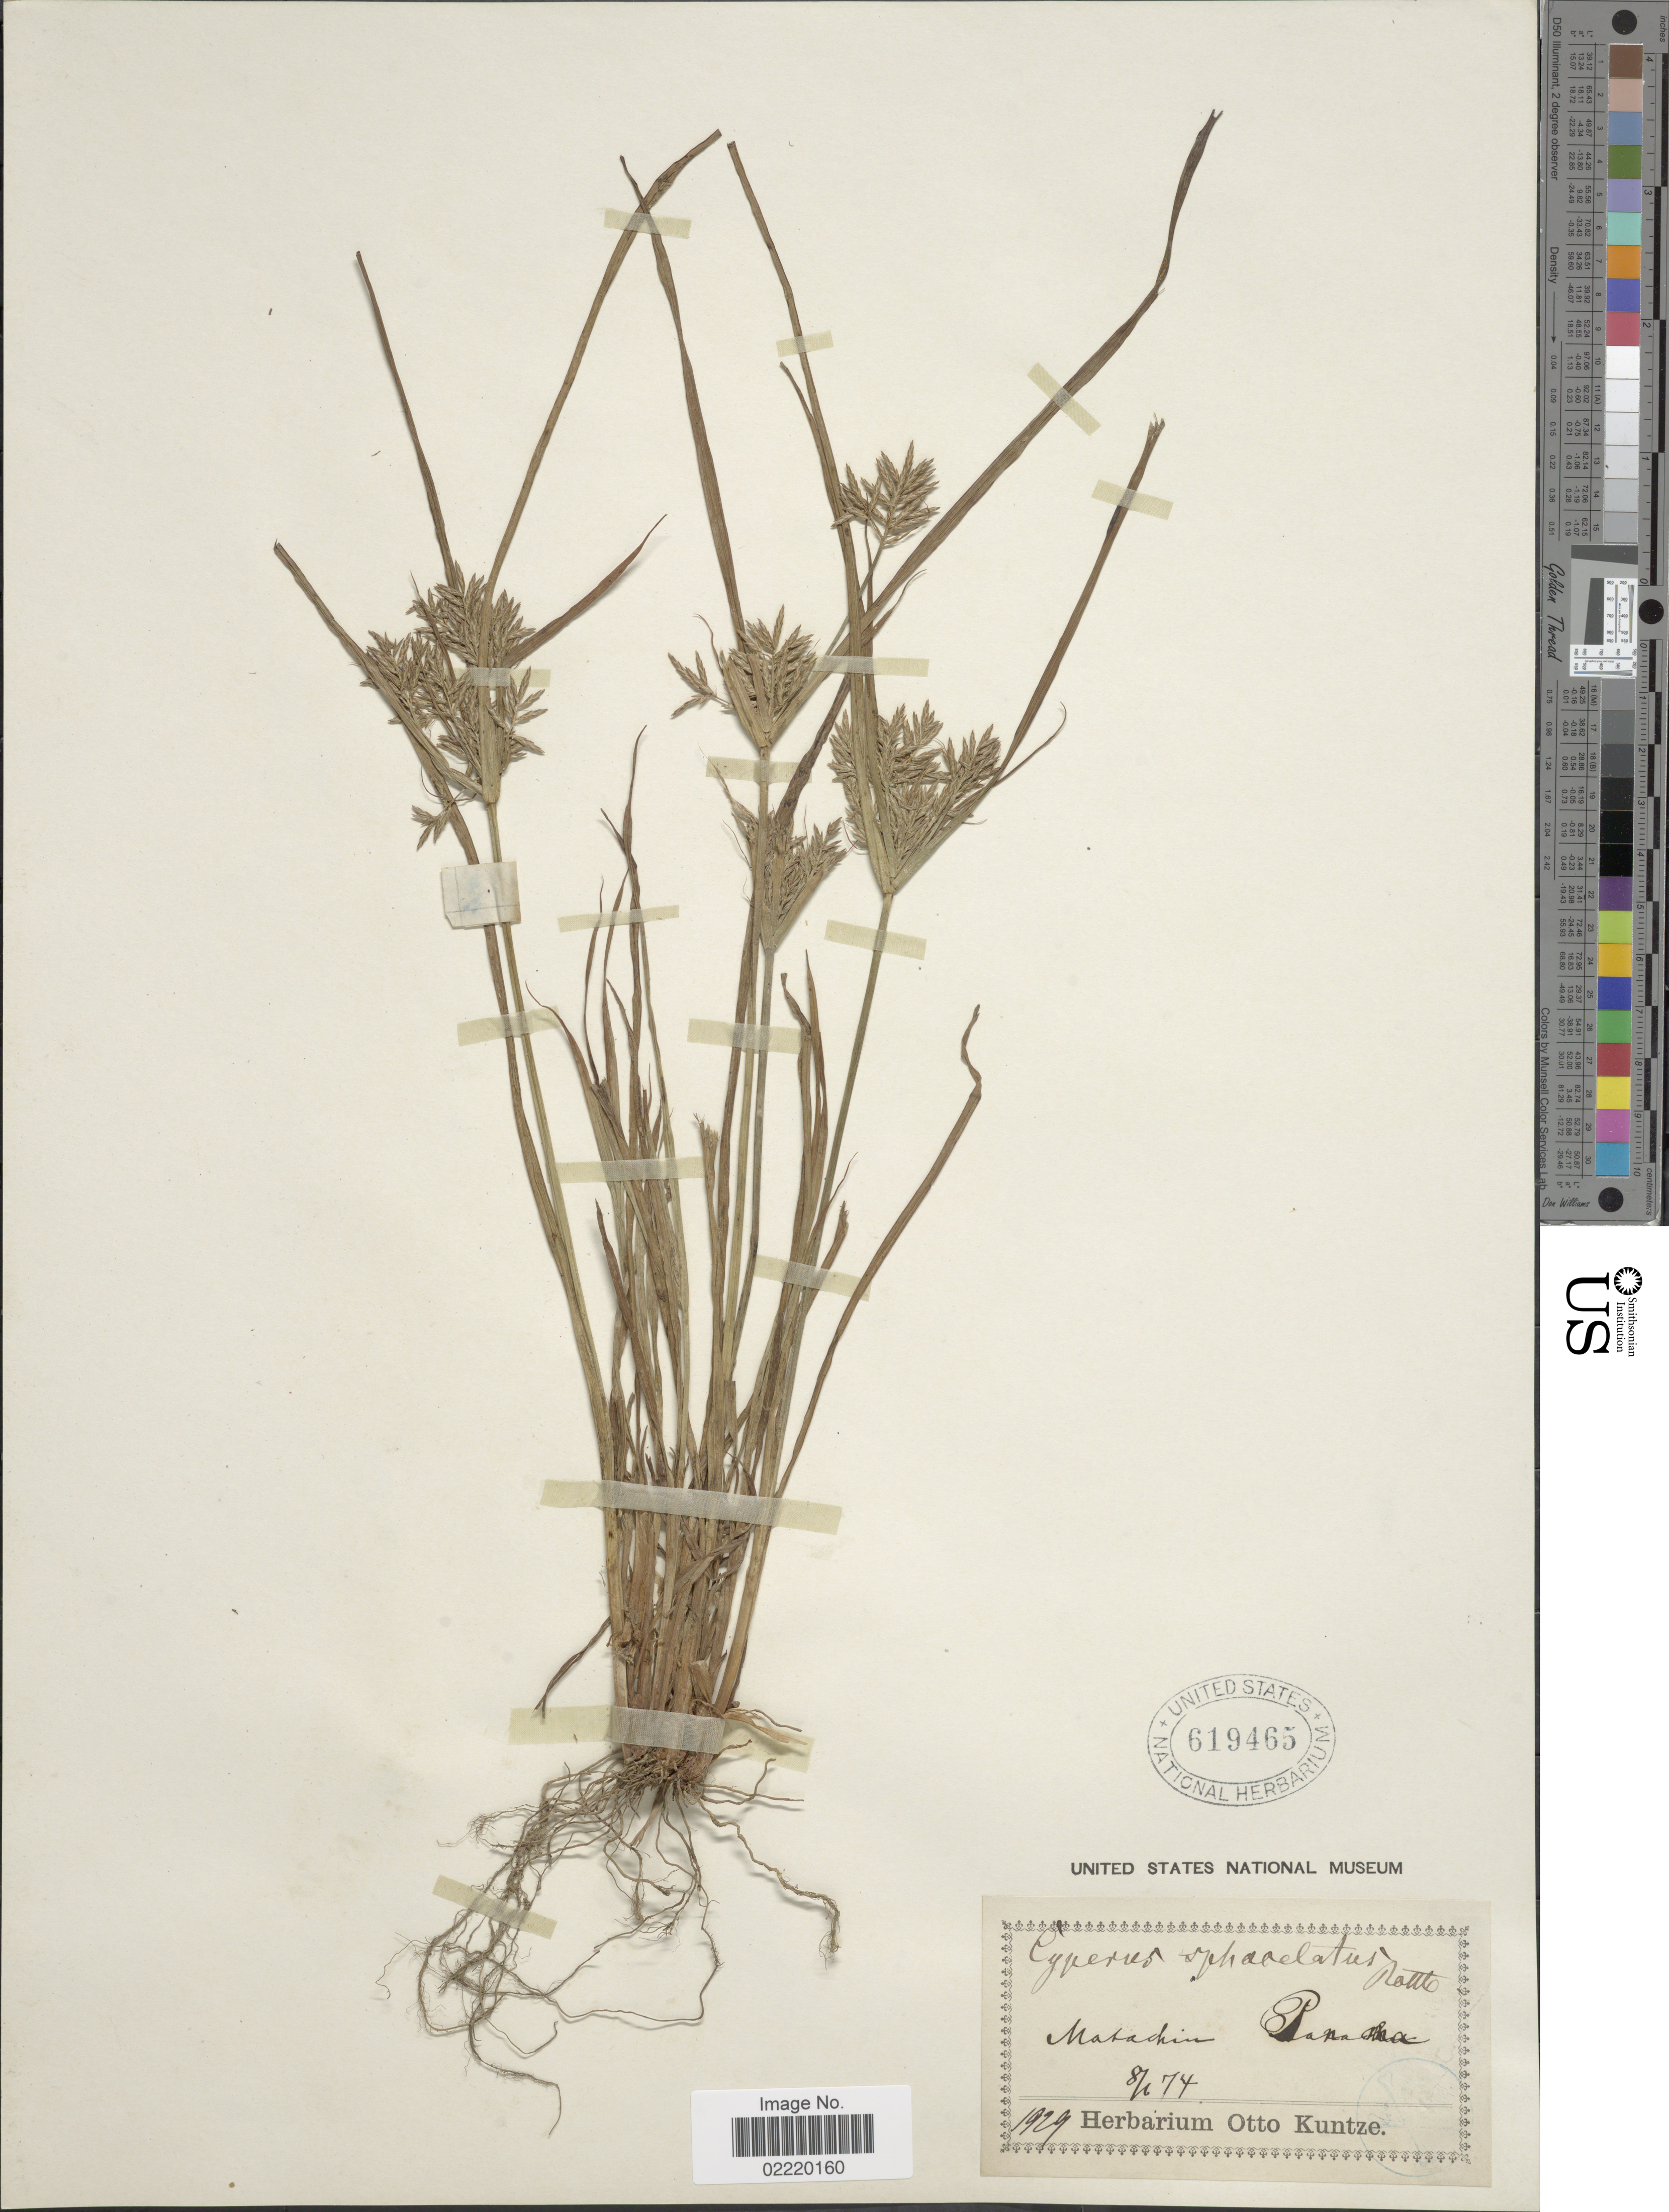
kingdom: Plantae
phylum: Tracheophyta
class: Liliopsida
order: Poales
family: Cyperaceae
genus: Cyperus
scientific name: Cyperus sphacelatus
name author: Rottb.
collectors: ex herb. Otto Kuntze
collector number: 1929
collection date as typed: Transcribed d/m/y: 8/1/74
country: Panama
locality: Nasachin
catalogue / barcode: US 619465